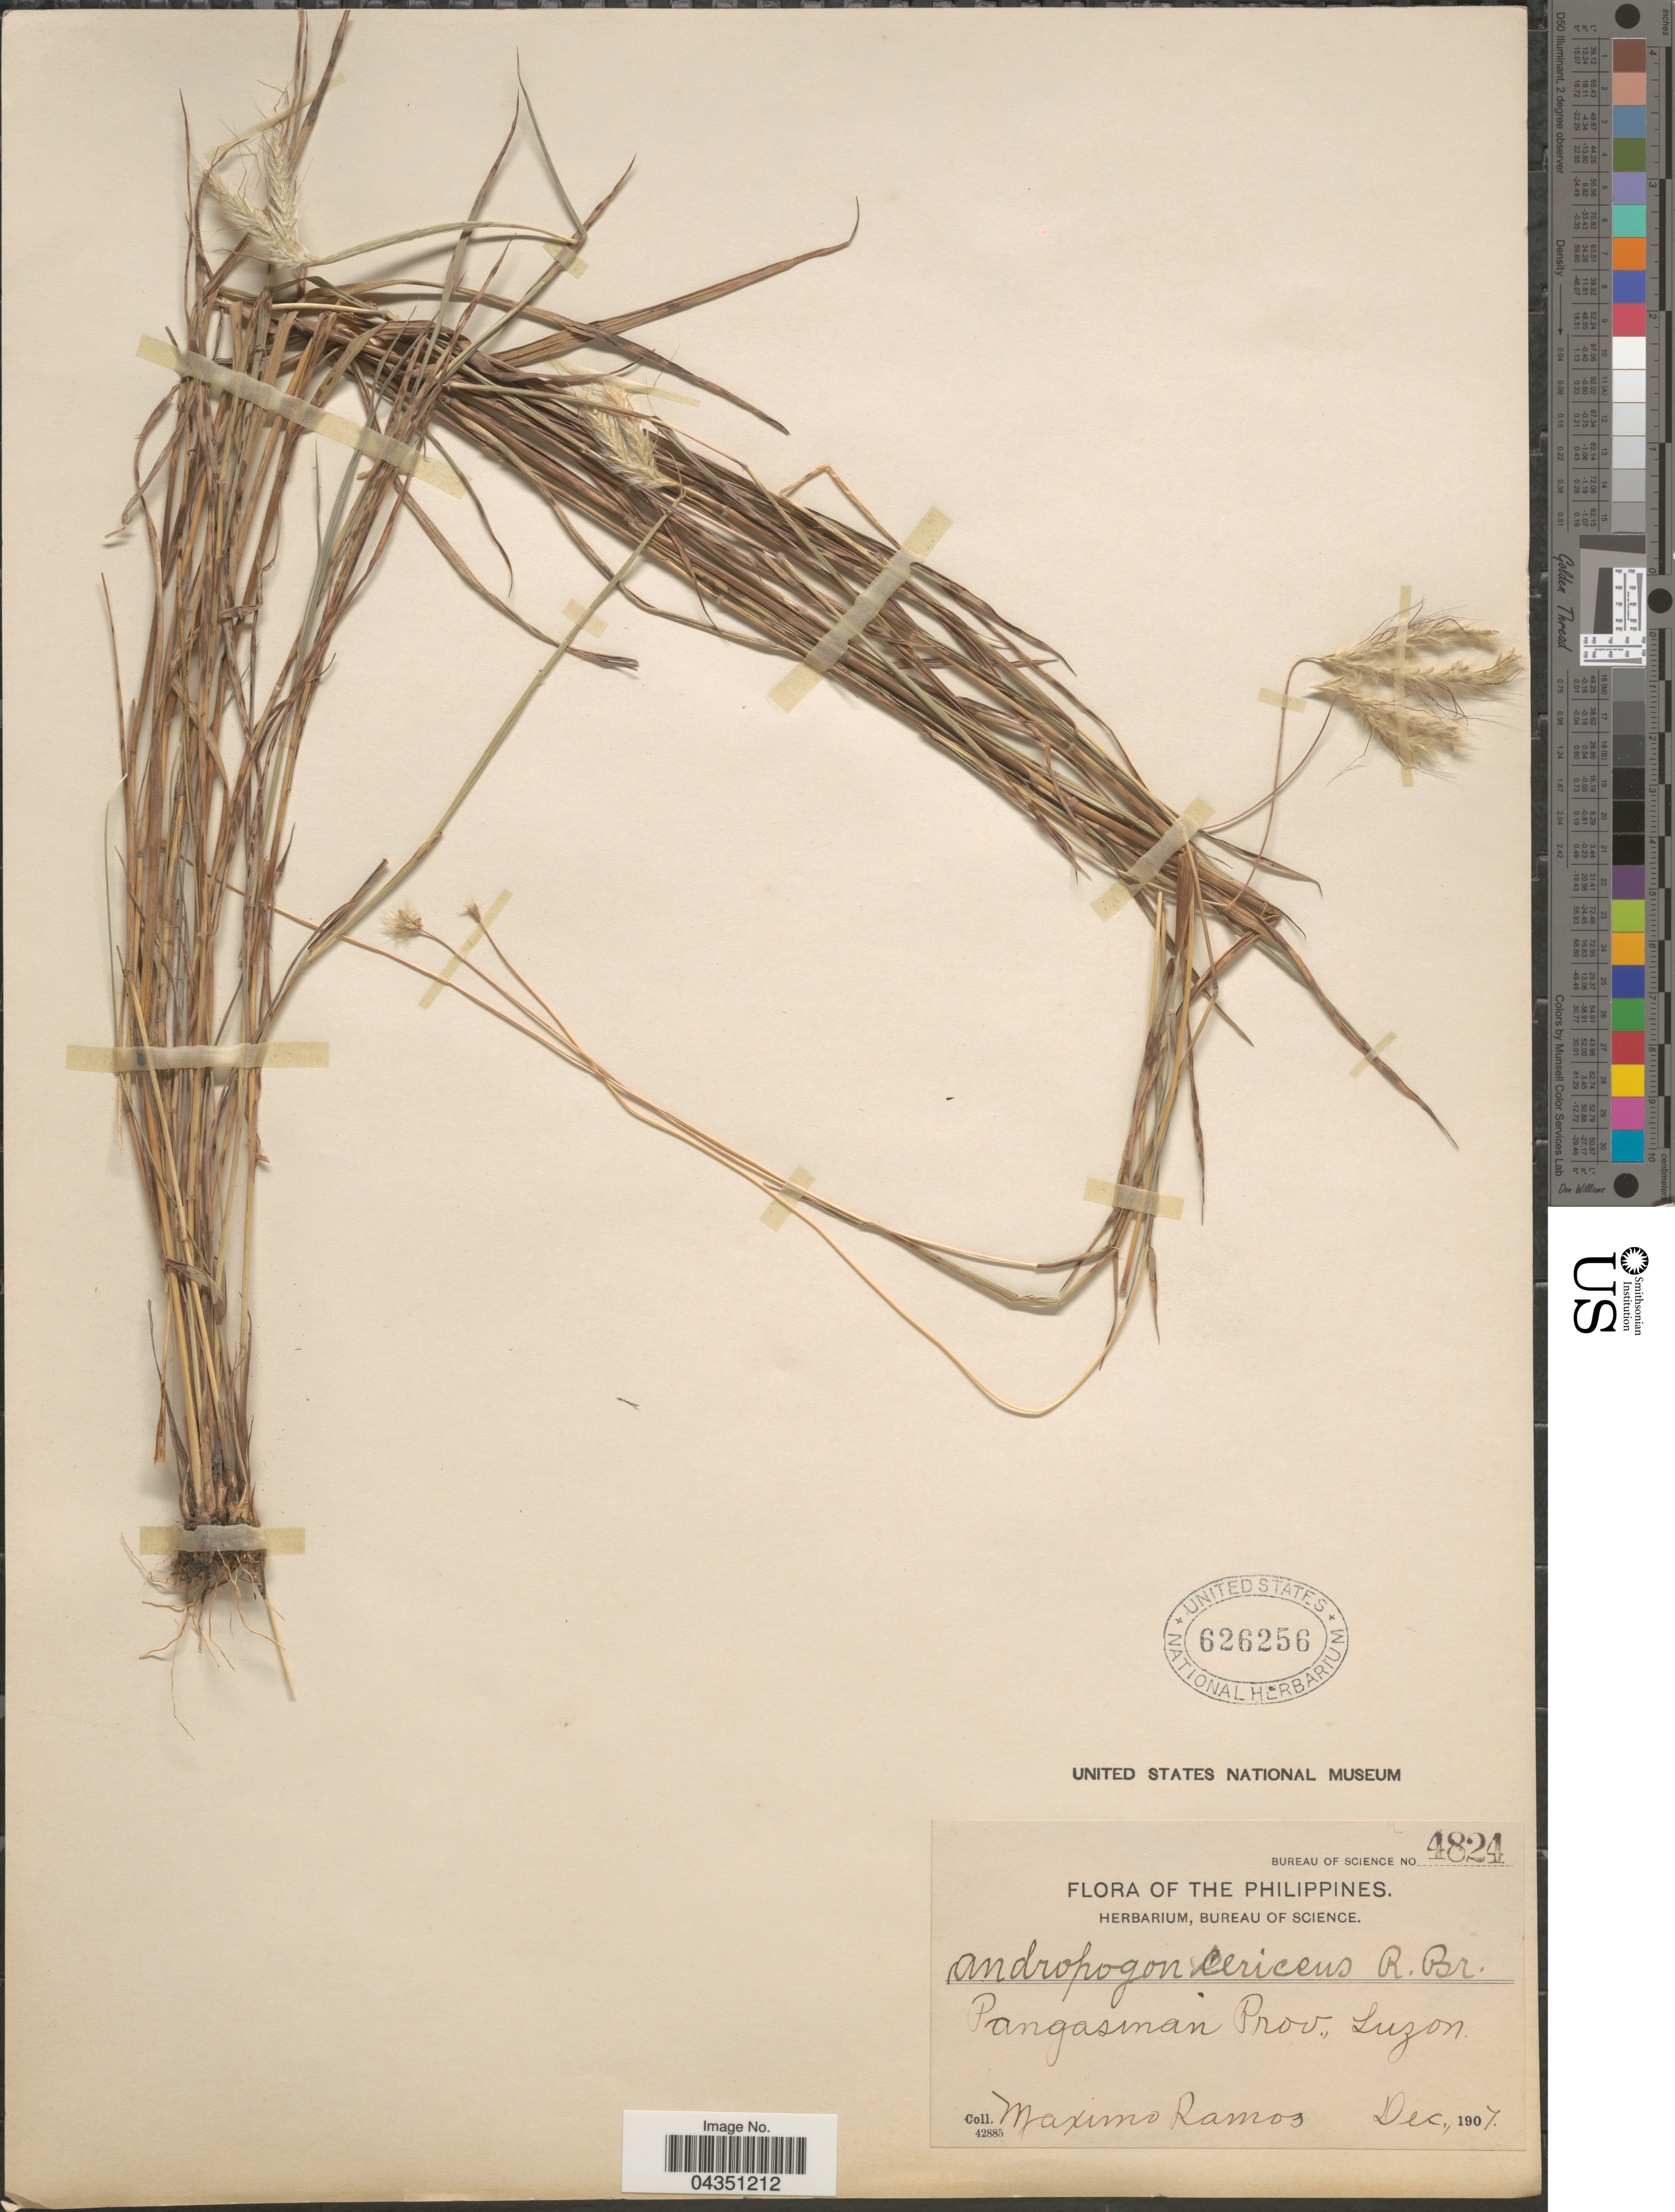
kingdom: Plantae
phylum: Tracheophyta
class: Liliopsida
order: Poales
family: Poaceae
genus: Dichanthium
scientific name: Dichanthium sericeum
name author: (R. Br.) A. Camus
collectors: M. Ramos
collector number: Bureau of Science 4824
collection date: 1907-12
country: Philippines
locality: Pangasiman Prov., Luzon.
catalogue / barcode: US 626256